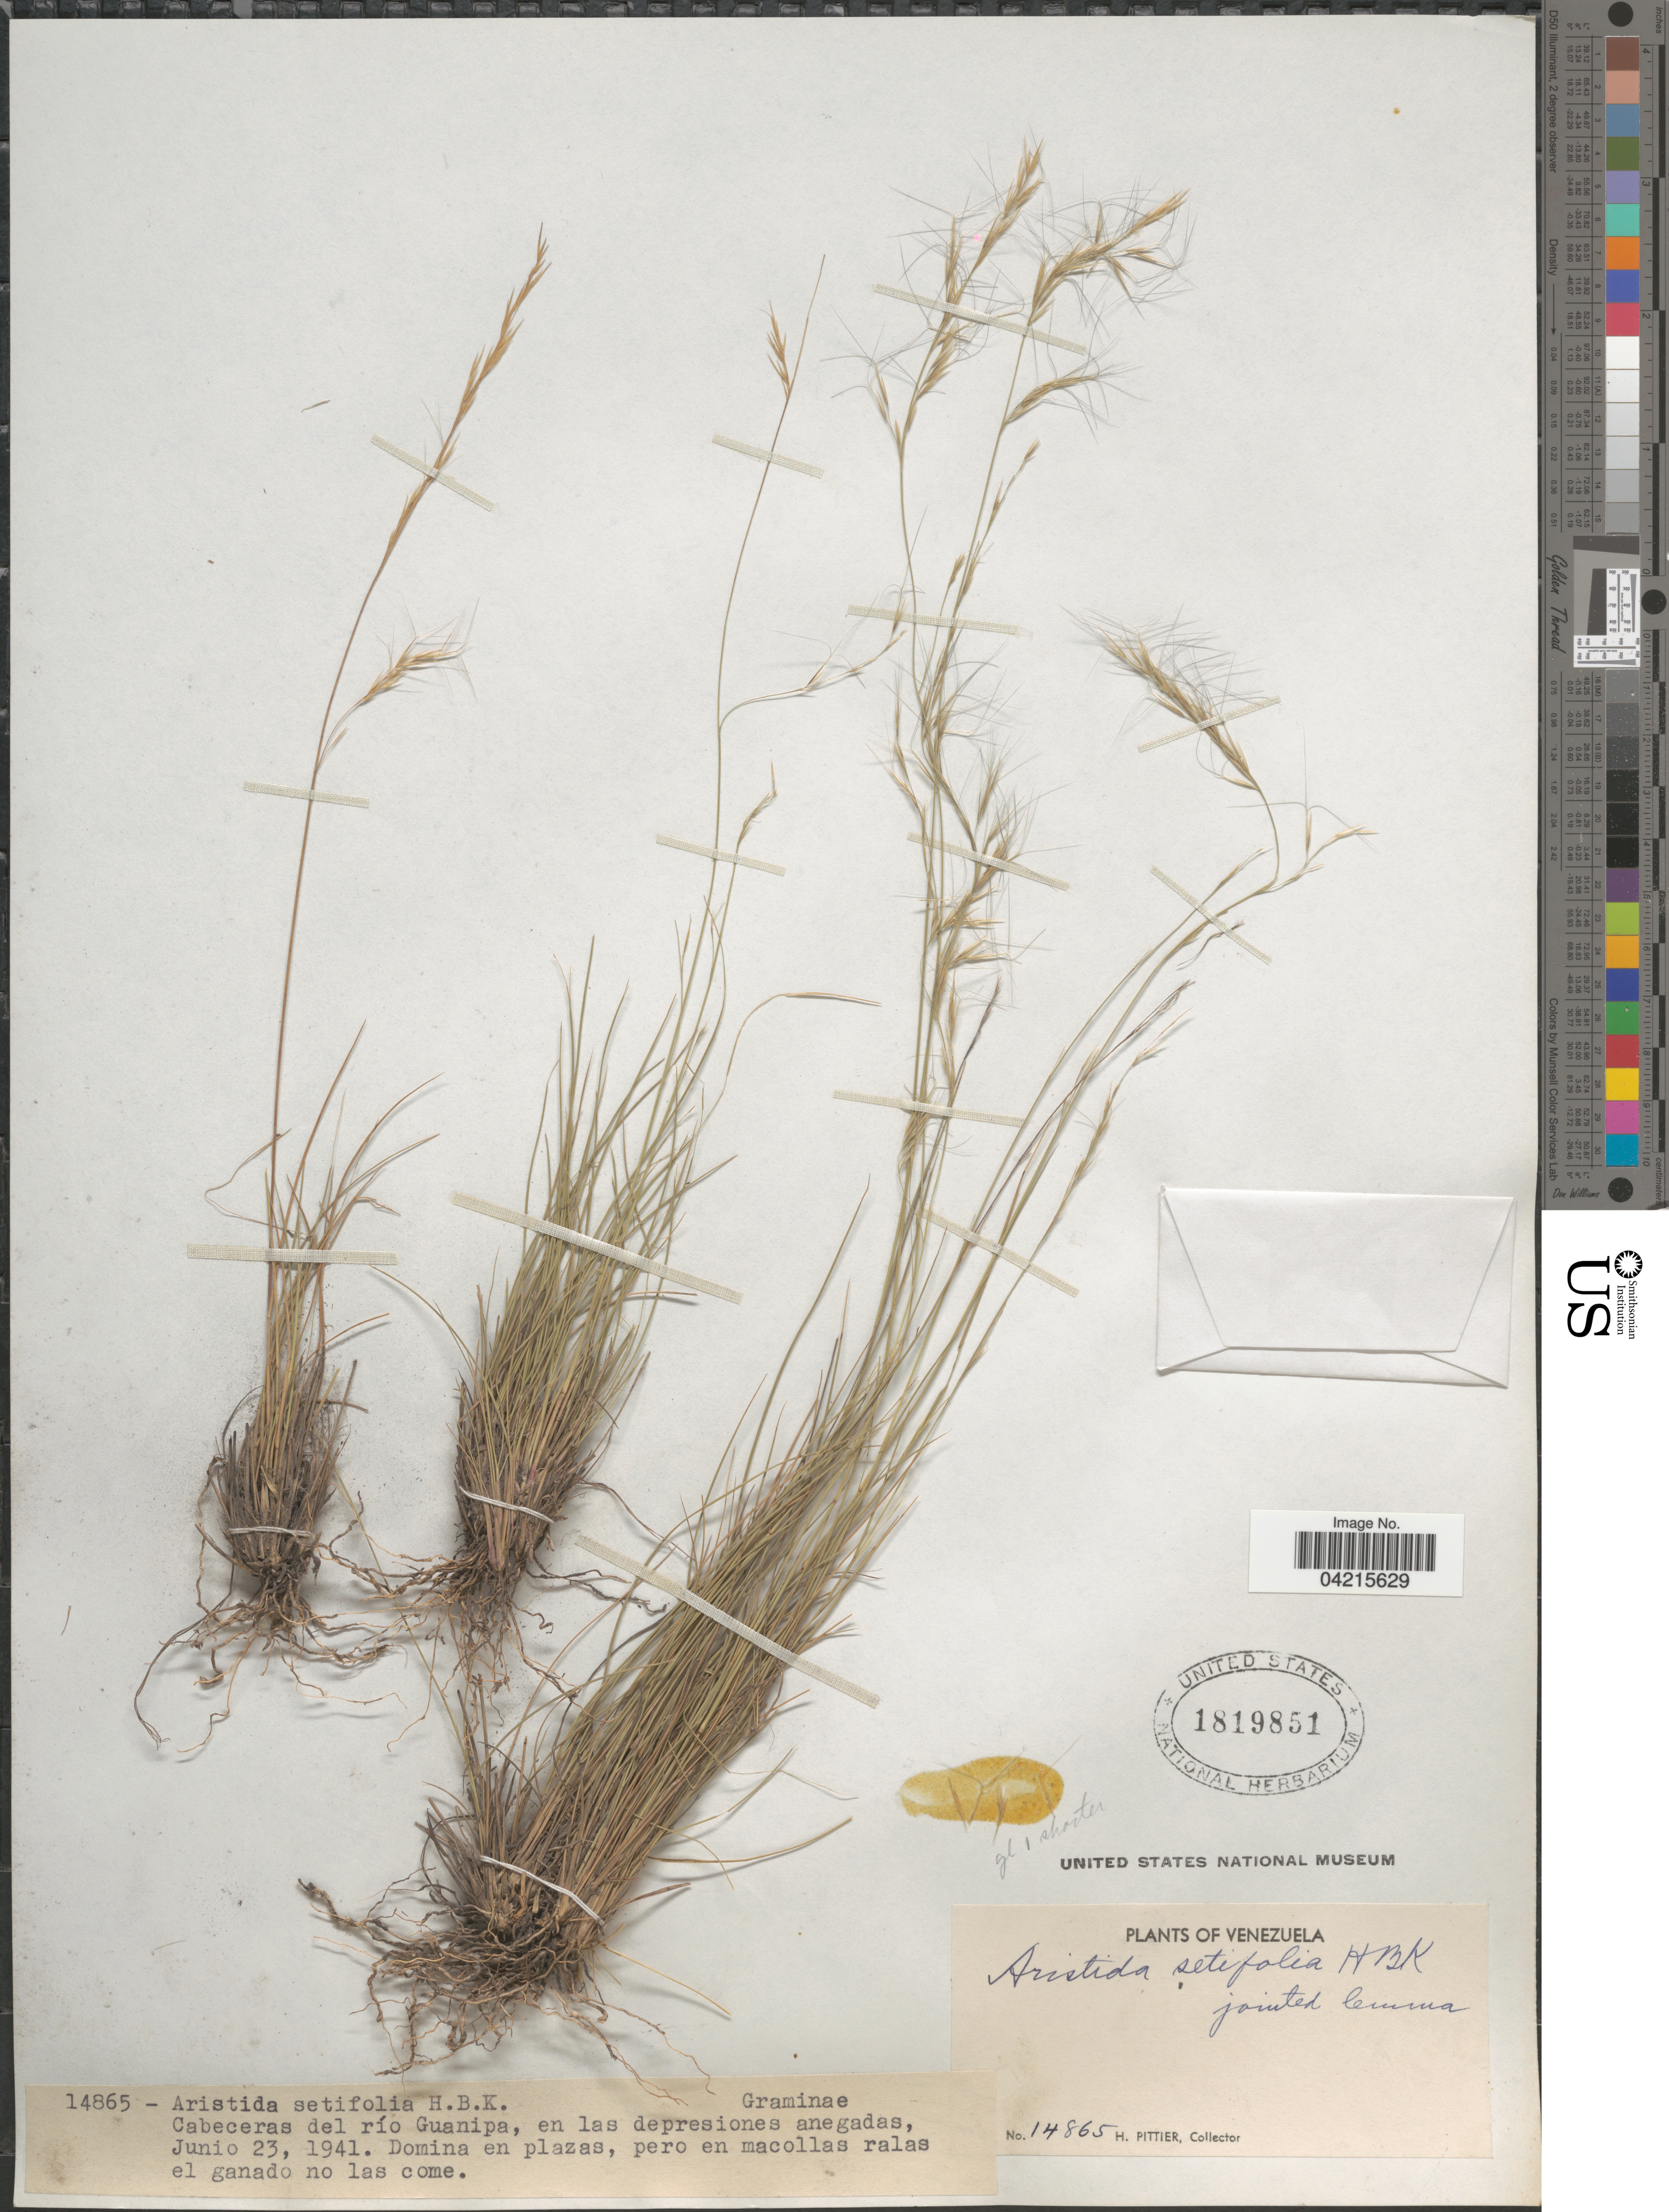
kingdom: Plantae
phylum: Tracheophyta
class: Liliopsida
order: Poales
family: Poaceae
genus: Aristida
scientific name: Aristida setifolia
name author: Kunth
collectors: H. F. Pittier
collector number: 14865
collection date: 1941-06-23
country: Venezuela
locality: Cabeceras del río Guanipa, en las depresiones anegadas.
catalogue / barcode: US 1819851